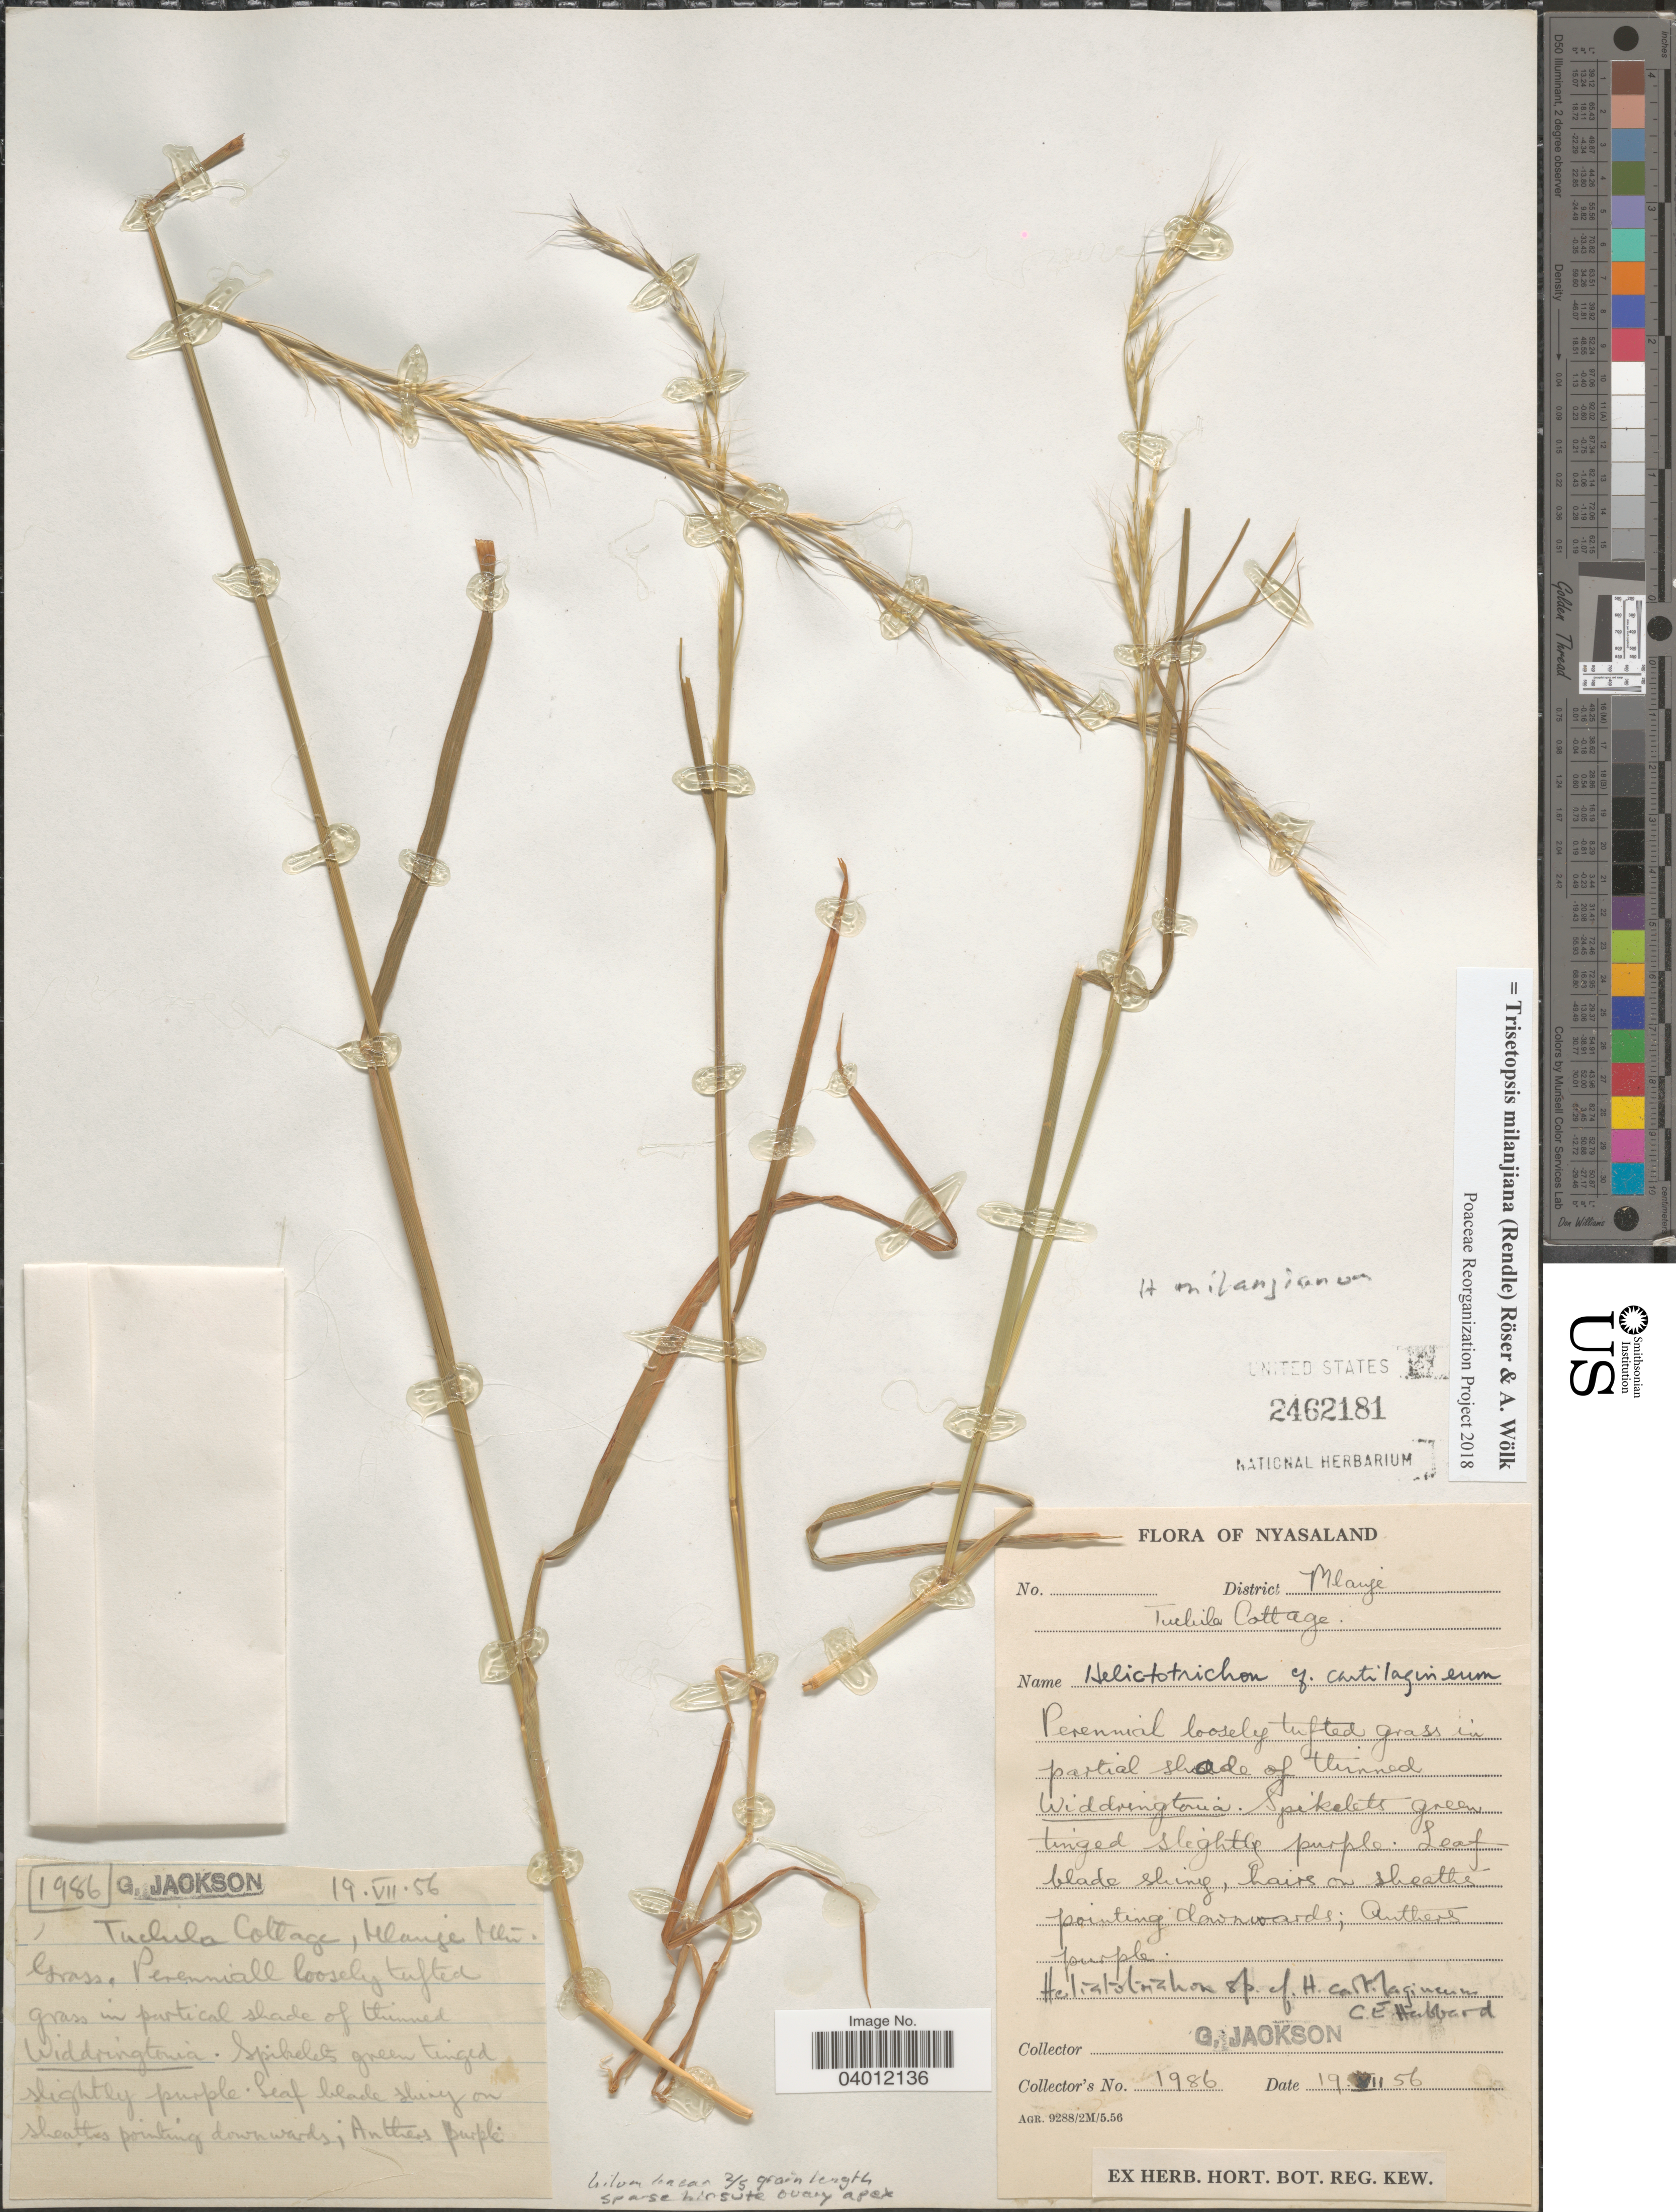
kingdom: Plantae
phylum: Tracheophyta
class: Liliopsida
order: Poales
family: Poaceae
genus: Trisetopsis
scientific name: Trisetopsis milanjiana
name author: (Rendle) Röser & Wölk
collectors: G. Jackson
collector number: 1986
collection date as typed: Transcribed d/m/y: 19/7/56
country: Malawi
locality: Nyasaland. District Mlanje. Tuchila Cottage.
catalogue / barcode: US 2462181